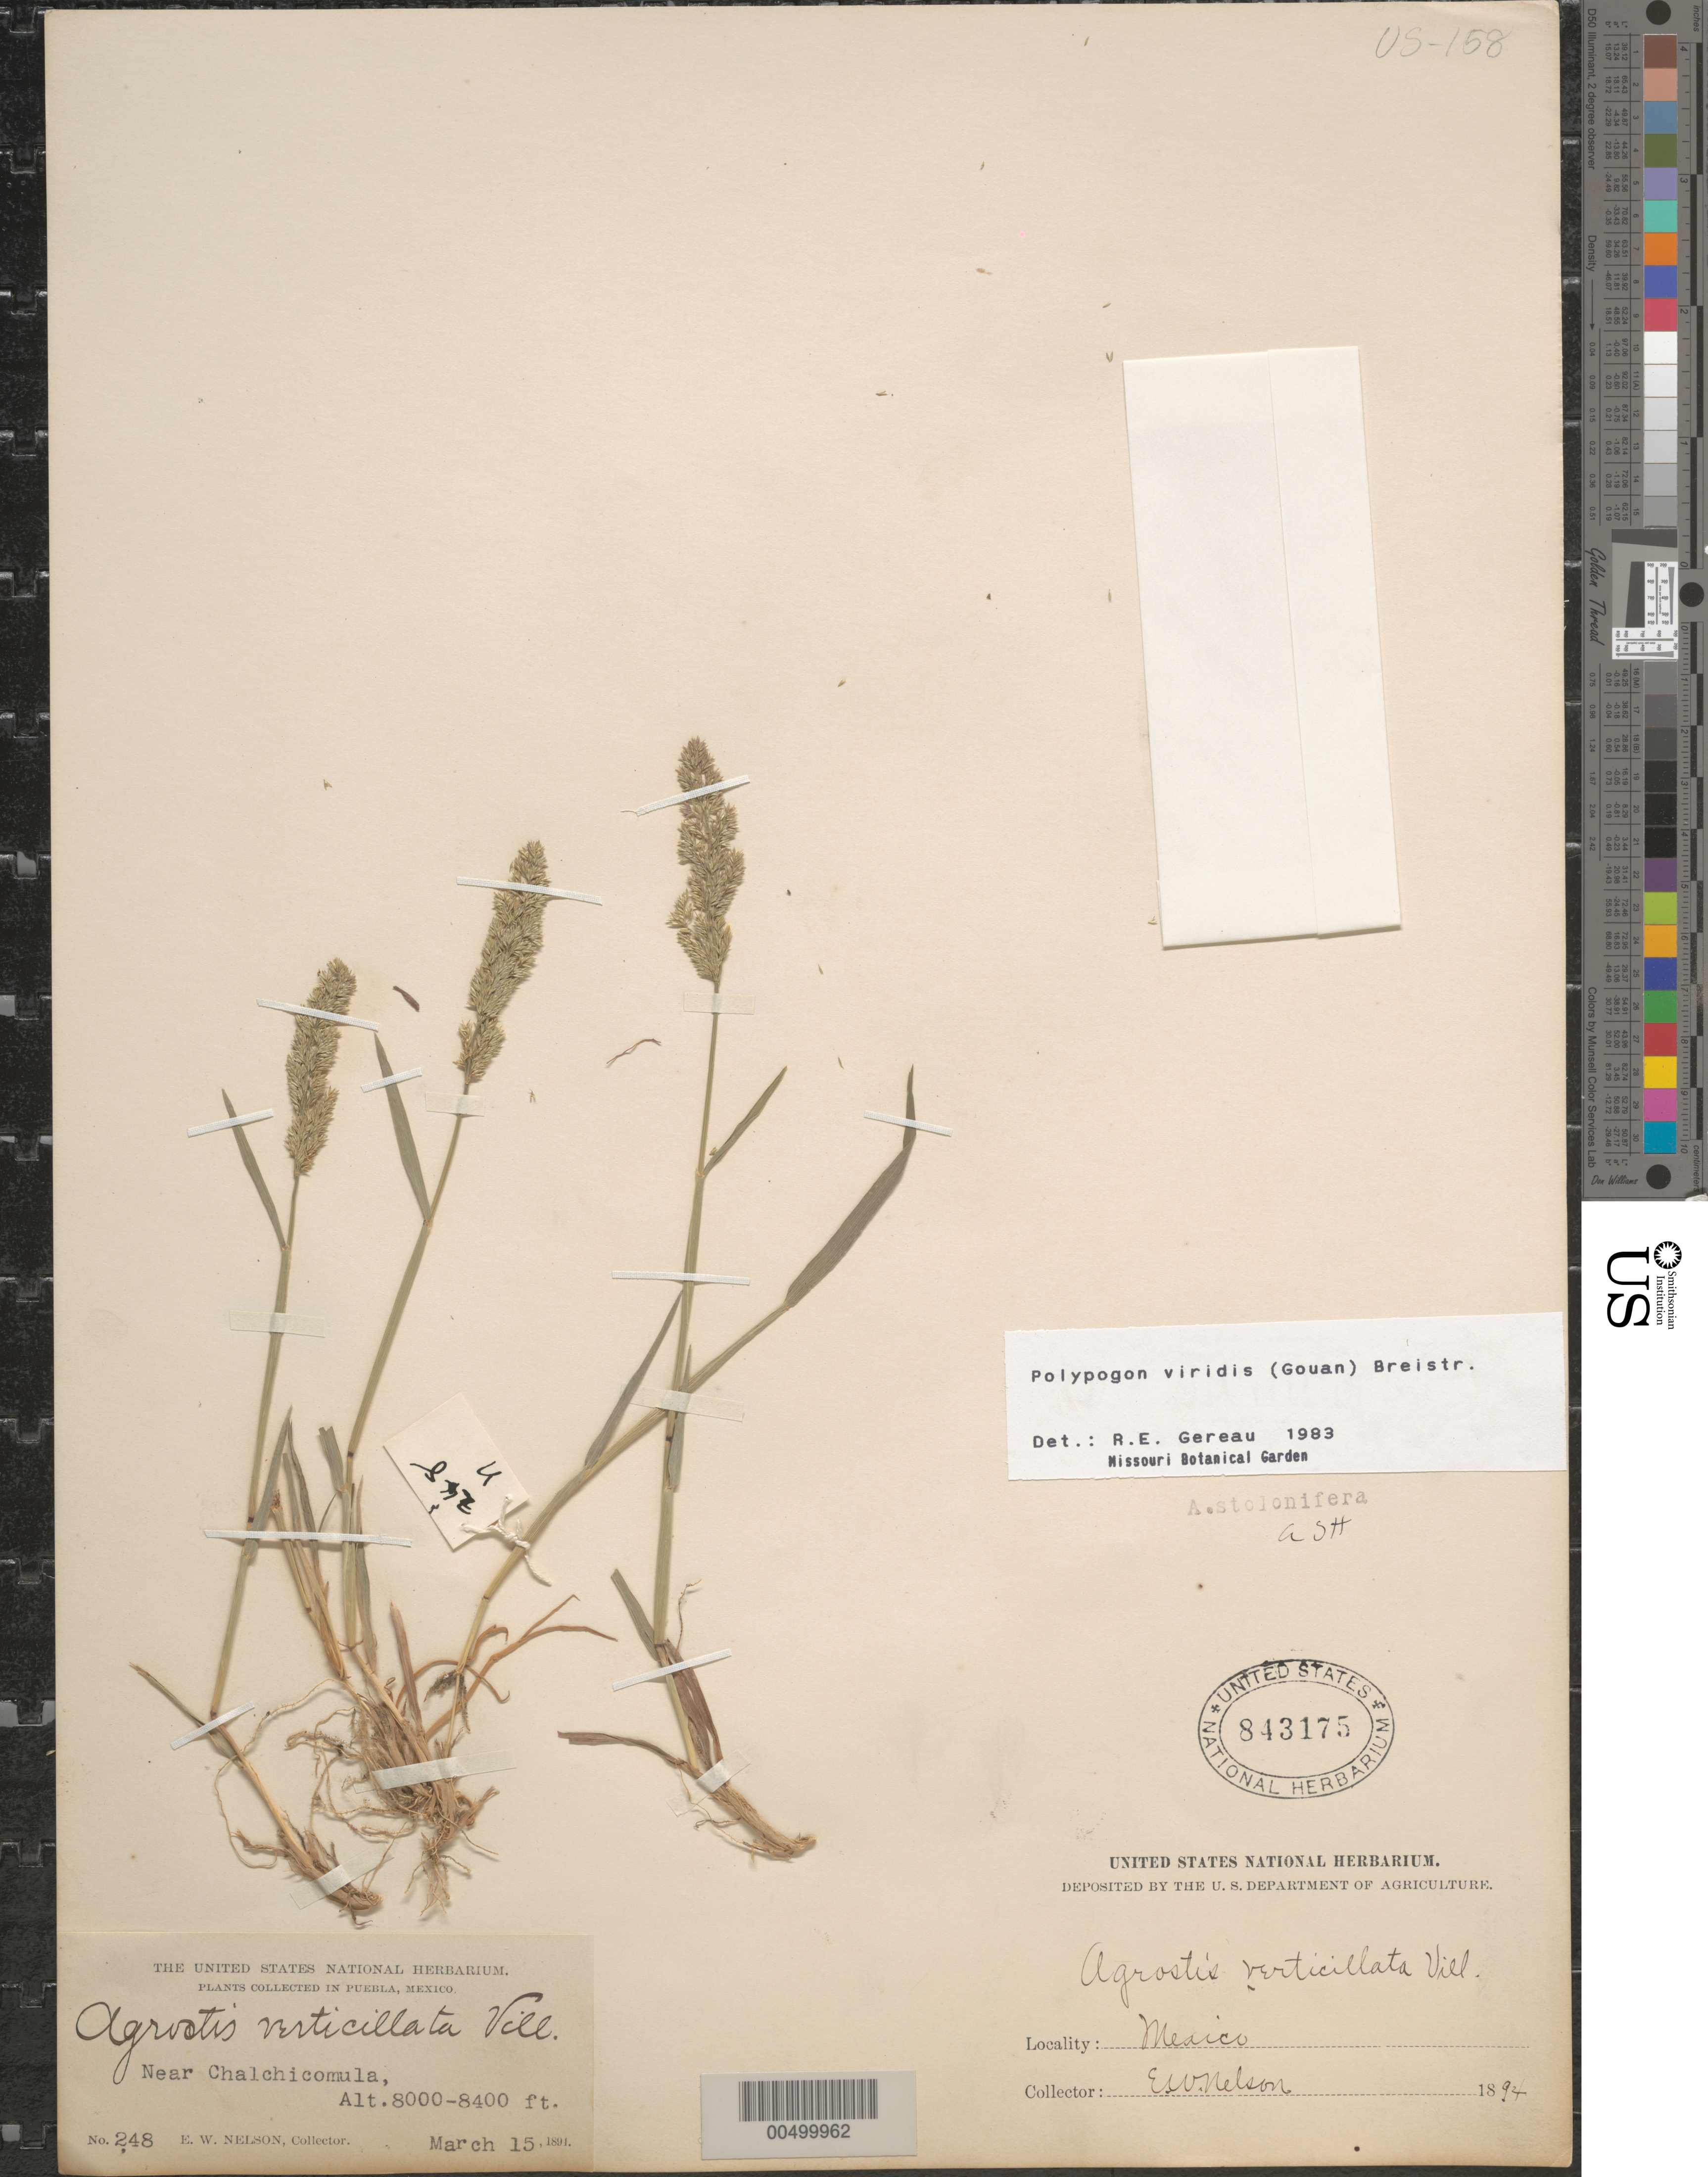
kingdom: Plantae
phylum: Tracheophyta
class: Liliopsida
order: Poales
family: Poaceae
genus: Polypogon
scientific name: Polypogon viridis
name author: (Gouan) Breistroffer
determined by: Gereau, R. E.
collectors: E. W. Nelson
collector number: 248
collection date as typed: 15 Mar 1894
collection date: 1894-03-15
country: Mexico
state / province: Puebla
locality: Near Chalchicomula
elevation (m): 2438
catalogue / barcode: US 843175